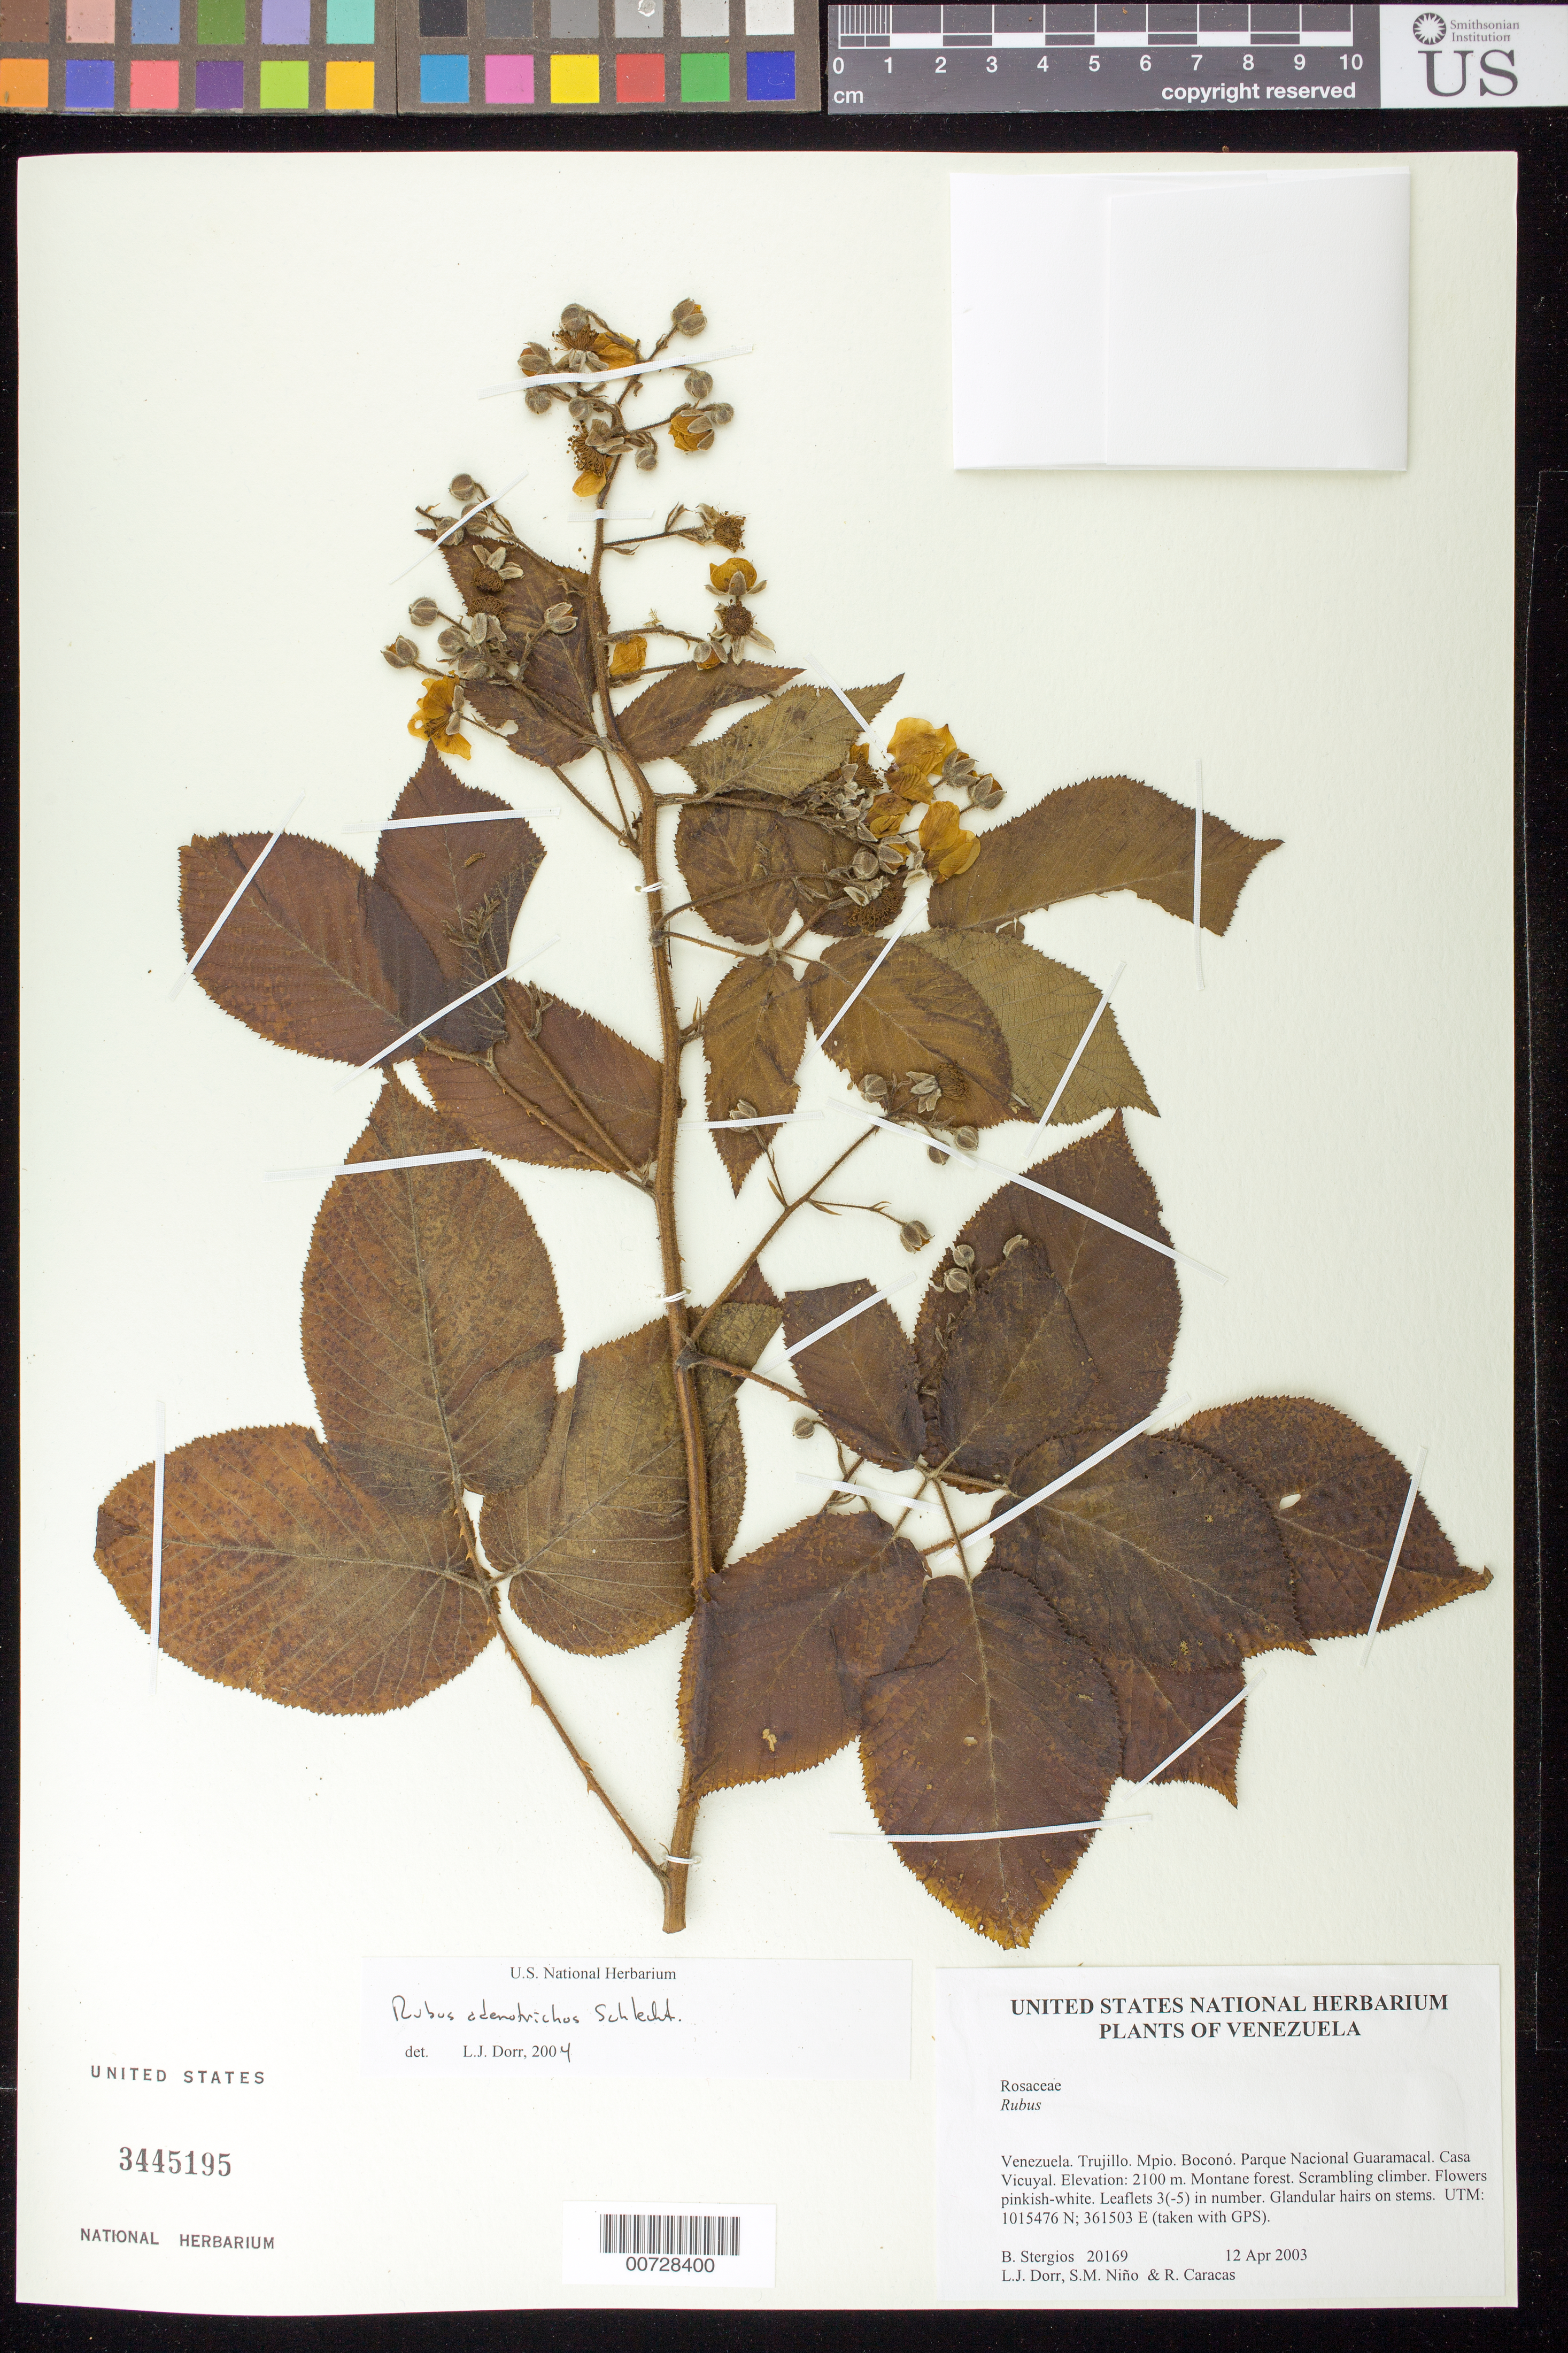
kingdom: Plantae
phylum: Tracheophyta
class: Magnoliopsida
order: Rosales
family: Rosaceae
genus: Rubus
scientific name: Rubus adenotrichos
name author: Schltdl.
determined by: Dorr, L. J., (BOT), Smithsonian Institution - National Museum of Natural History (UNITED STATES)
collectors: B. G. Stergios, L. J. Dorr, S. M. Niño & R. Caracas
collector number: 20169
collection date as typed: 12 Apr 2003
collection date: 2003-04-12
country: Venezuela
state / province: Trujillo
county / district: Boconó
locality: Parque Nacional Guaramacal. Casa Vicuyal.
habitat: Montane forest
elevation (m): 2100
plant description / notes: PORT, US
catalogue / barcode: US 3445195